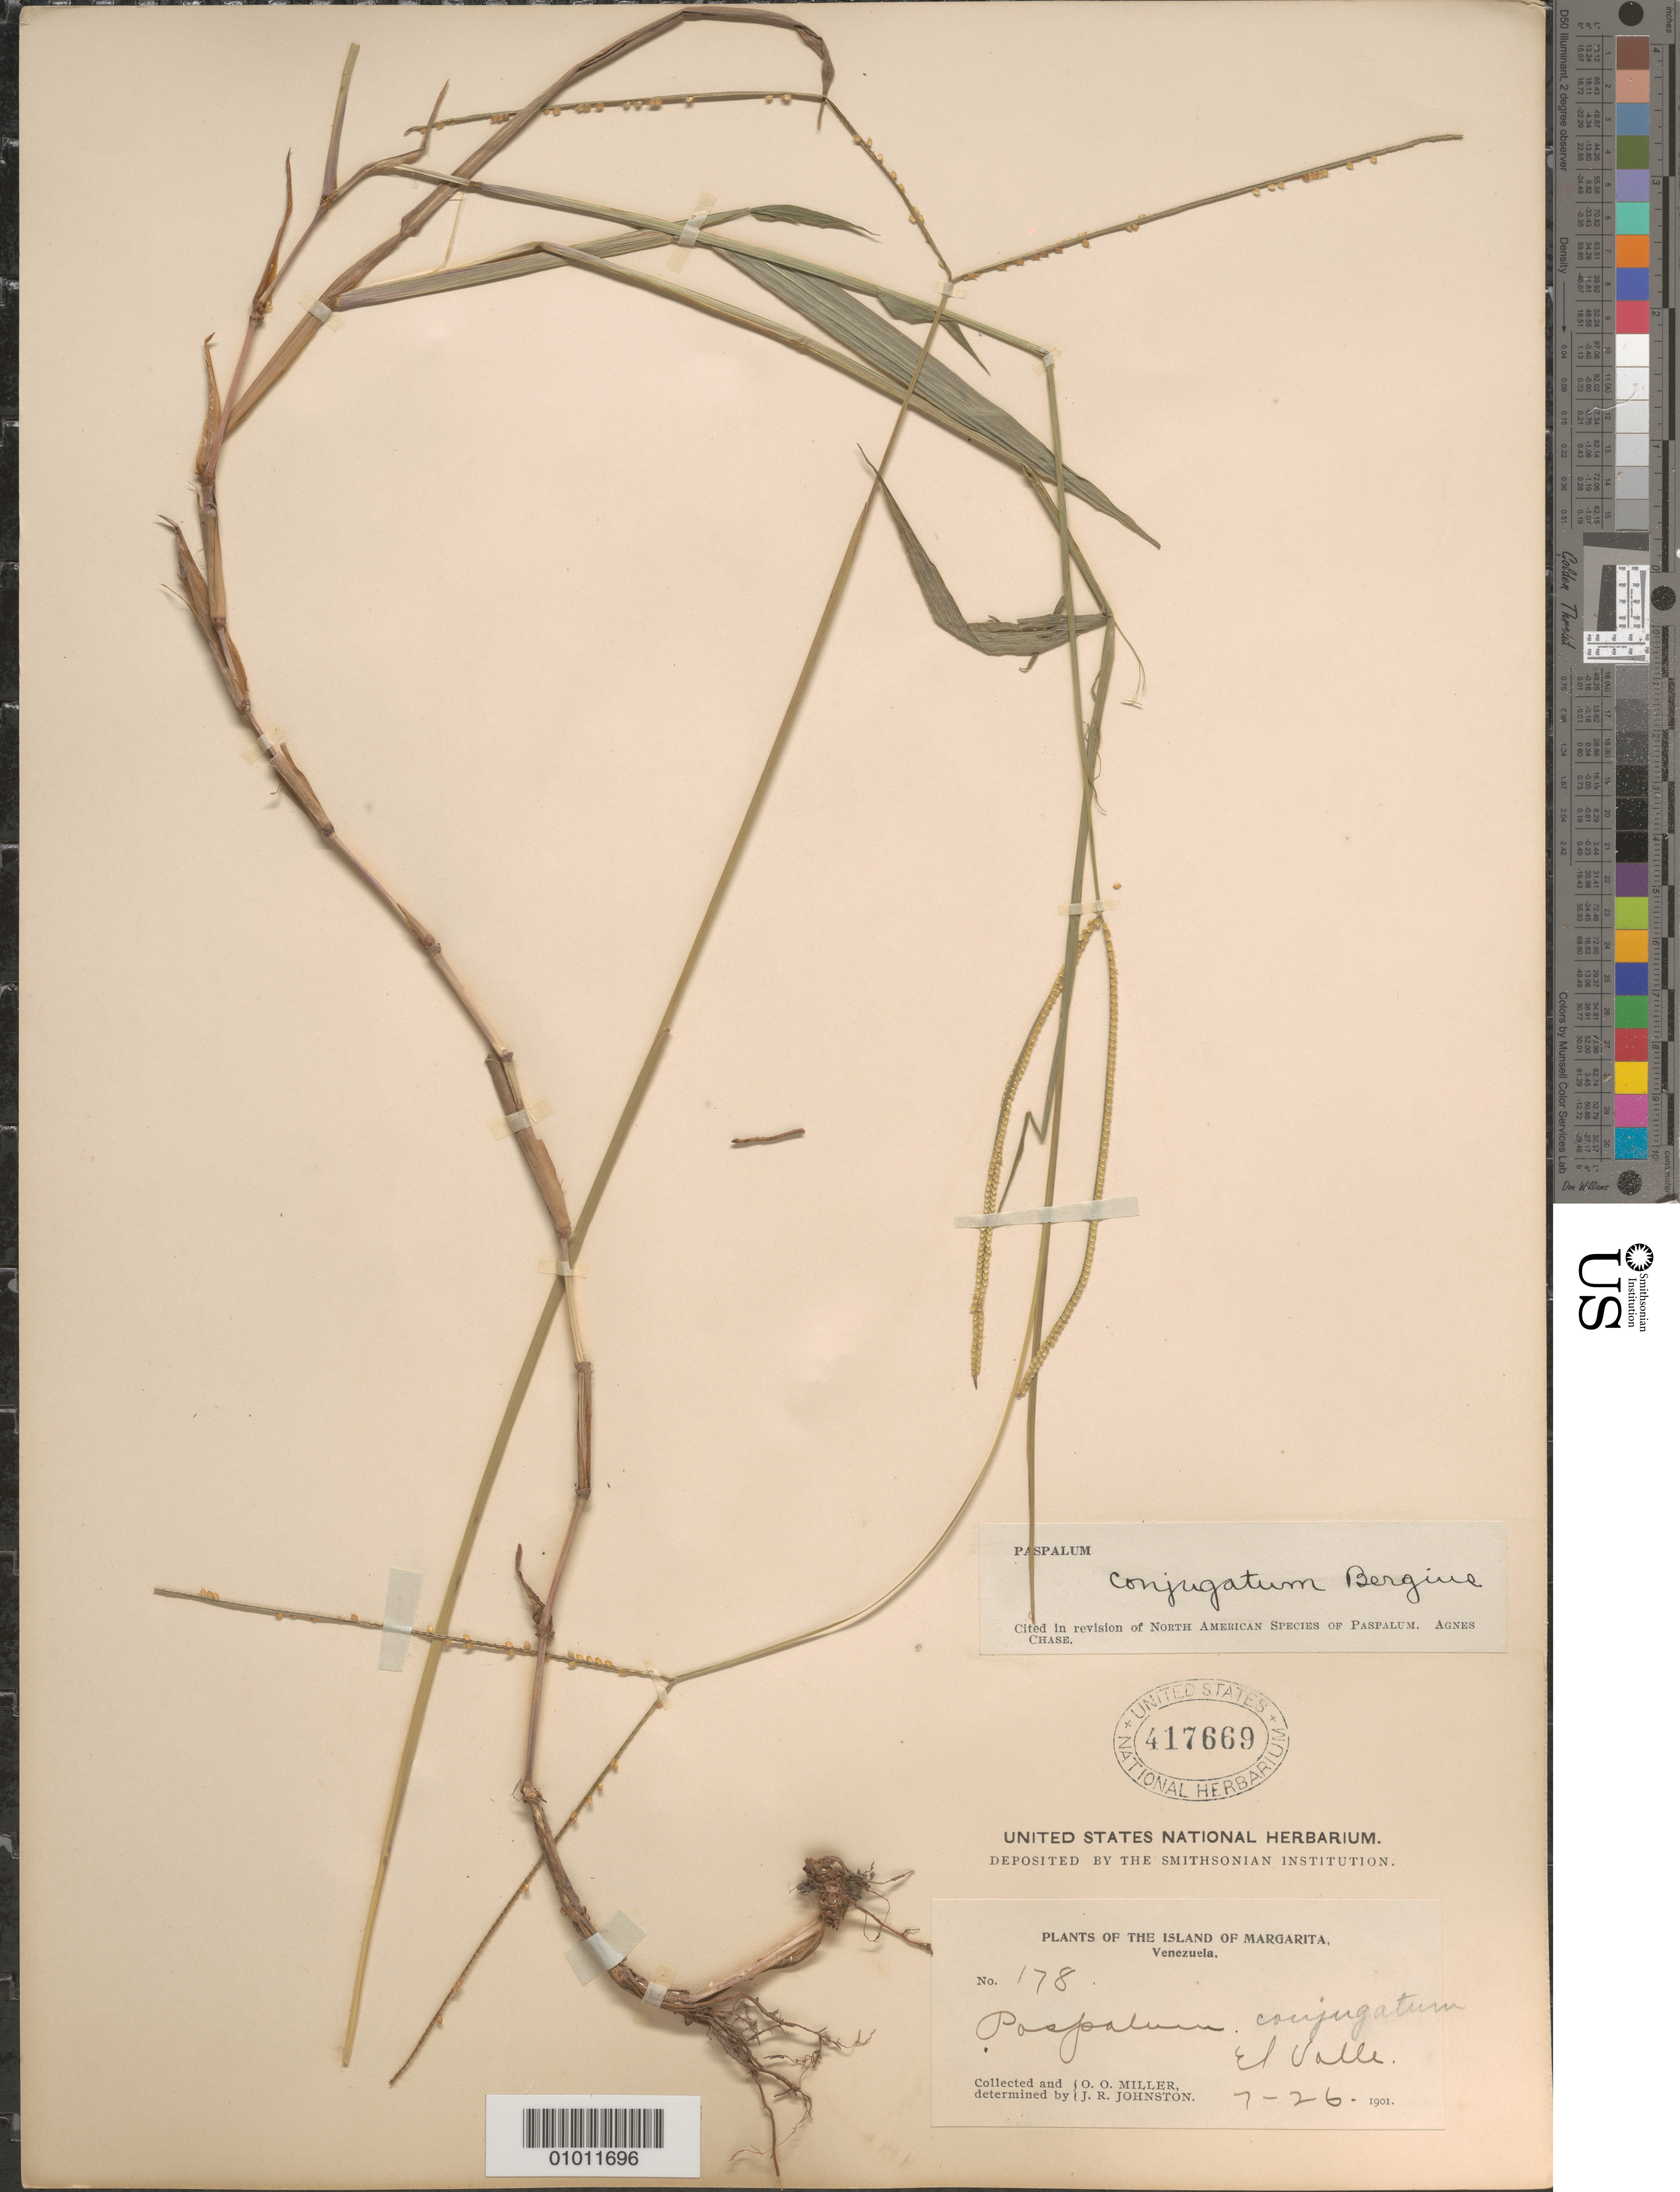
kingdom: Plantae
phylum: Tracheophyta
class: Liliopsida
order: Poales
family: Poaceae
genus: Paspalum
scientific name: Paspalum conjugatum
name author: P.J. Bergius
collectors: O. O. Miller & J. Johnston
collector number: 178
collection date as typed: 26 Jul 1901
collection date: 1901-07-26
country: Venezuela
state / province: Nueva Esparta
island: Margarita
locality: El Valle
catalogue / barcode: US 417669